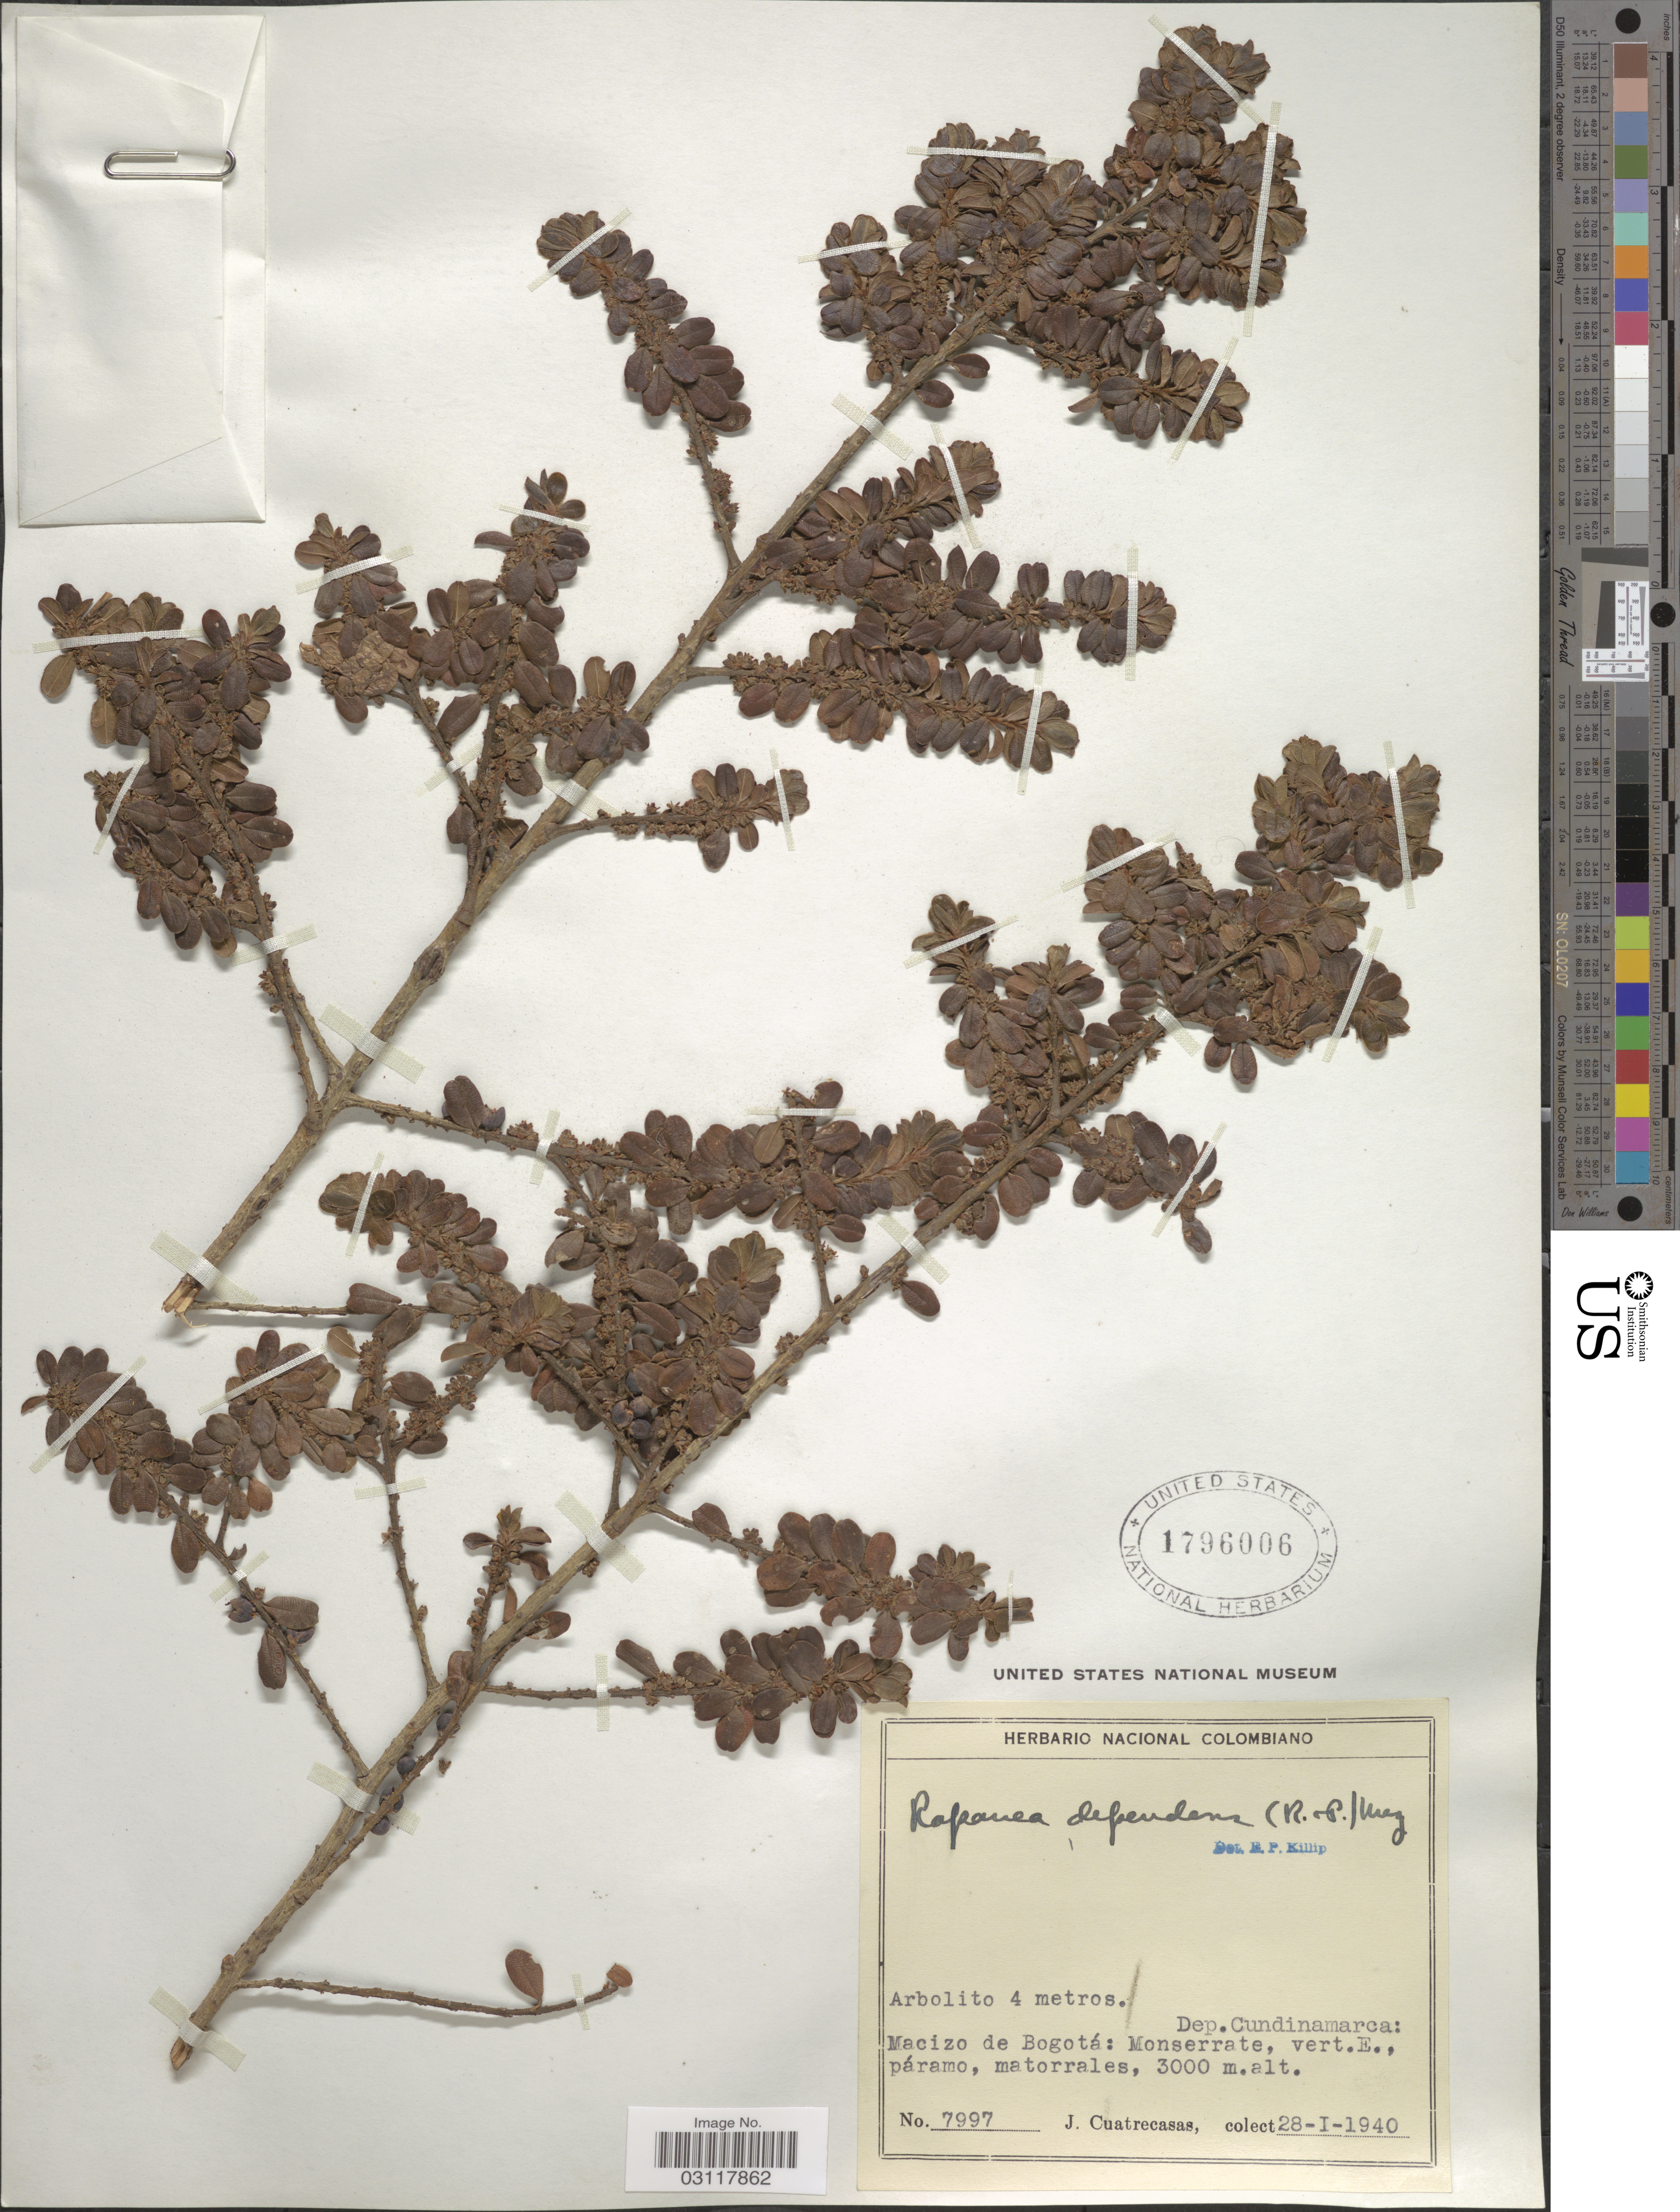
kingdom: Plantae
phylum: Tracheophyta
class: Magnoliopsida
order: Ericales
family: Primulaceae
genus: Rapanea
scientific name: Rapanea dependens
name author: (Ruiz & Pav.) Mez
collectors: J. Cuatrecasas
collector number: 7997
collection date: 1940-01-28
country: Colombia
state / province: Cundinamarca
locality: Dep. Cundinamarca: Macizo de Bogotá: Monserrate, vert. E., páramo, matorrales.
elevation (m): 3000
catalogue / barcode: US 1796006